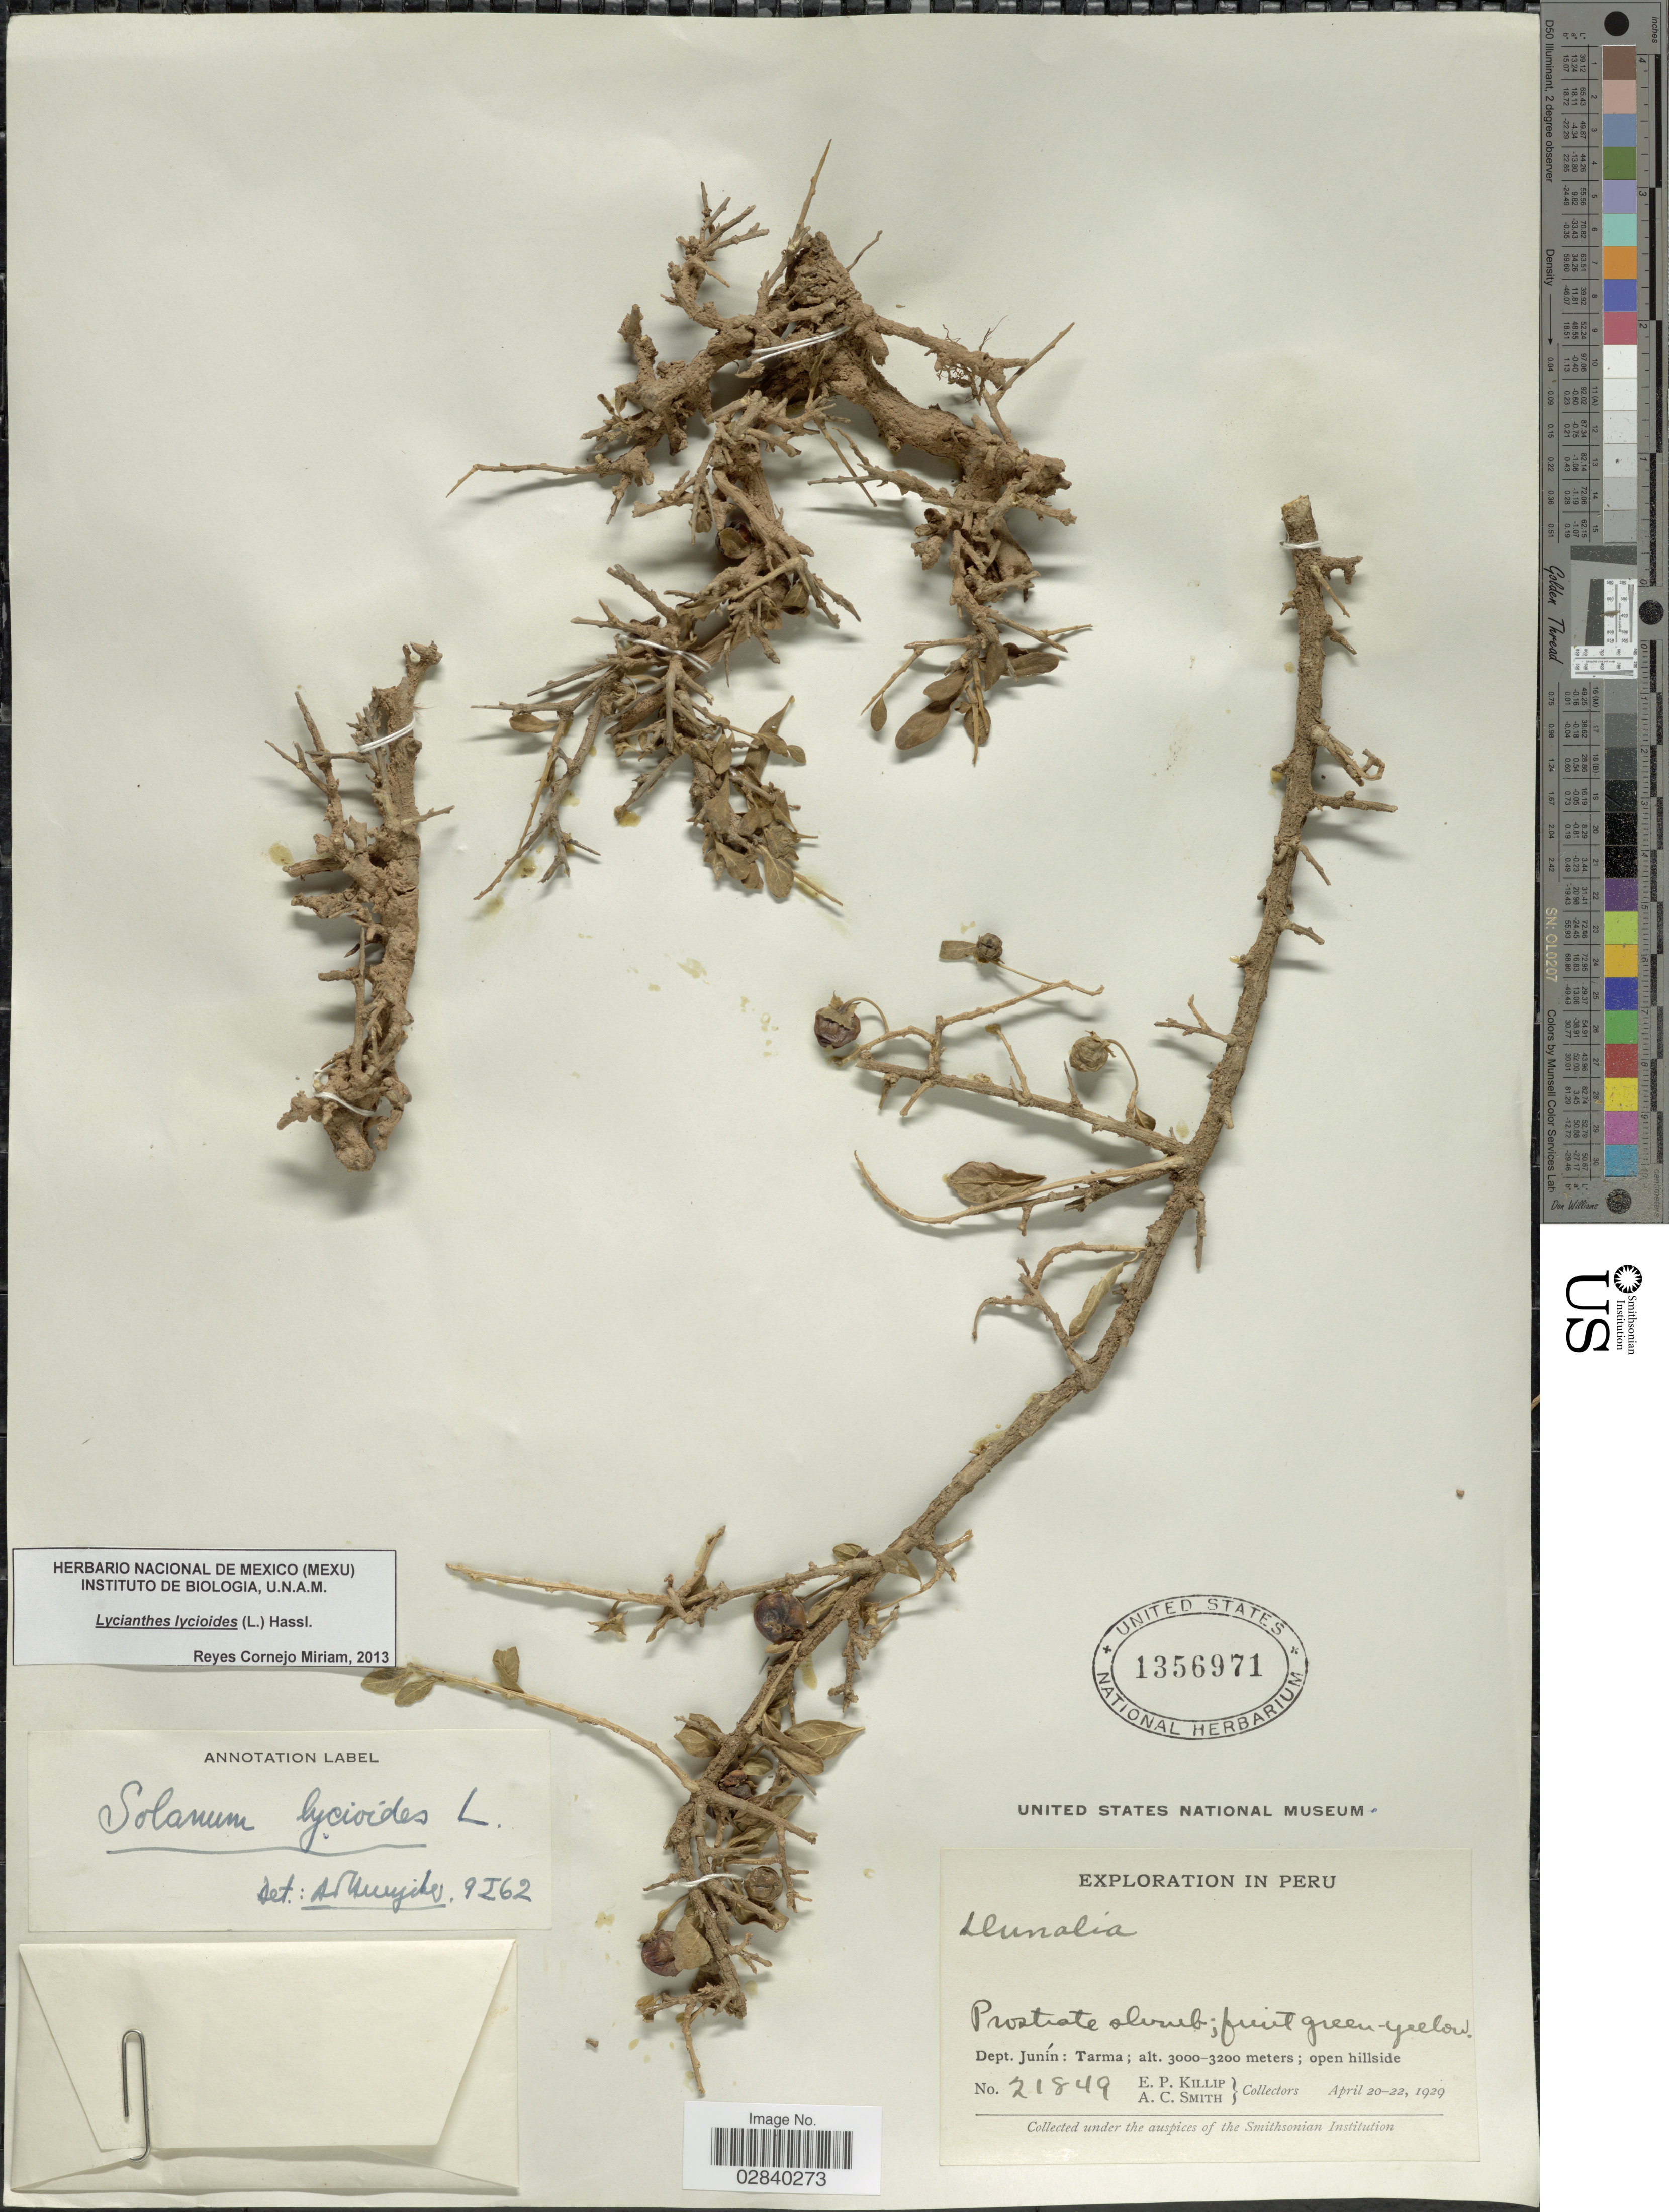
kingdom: Plantae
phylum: Tracheophyta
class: Magnoliopsida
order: Solanales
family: Solanaceae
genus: Lycianthes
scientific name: Lycianthes lycioides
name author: (L.) Hassl.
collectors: E. P. Killip & A. C. Smith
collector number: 21849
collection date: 1929-04-20/1929-04-22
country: Peru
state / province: Junín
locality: Dept. Junín: Tarma.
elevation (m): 3000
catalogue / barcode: US 1356971